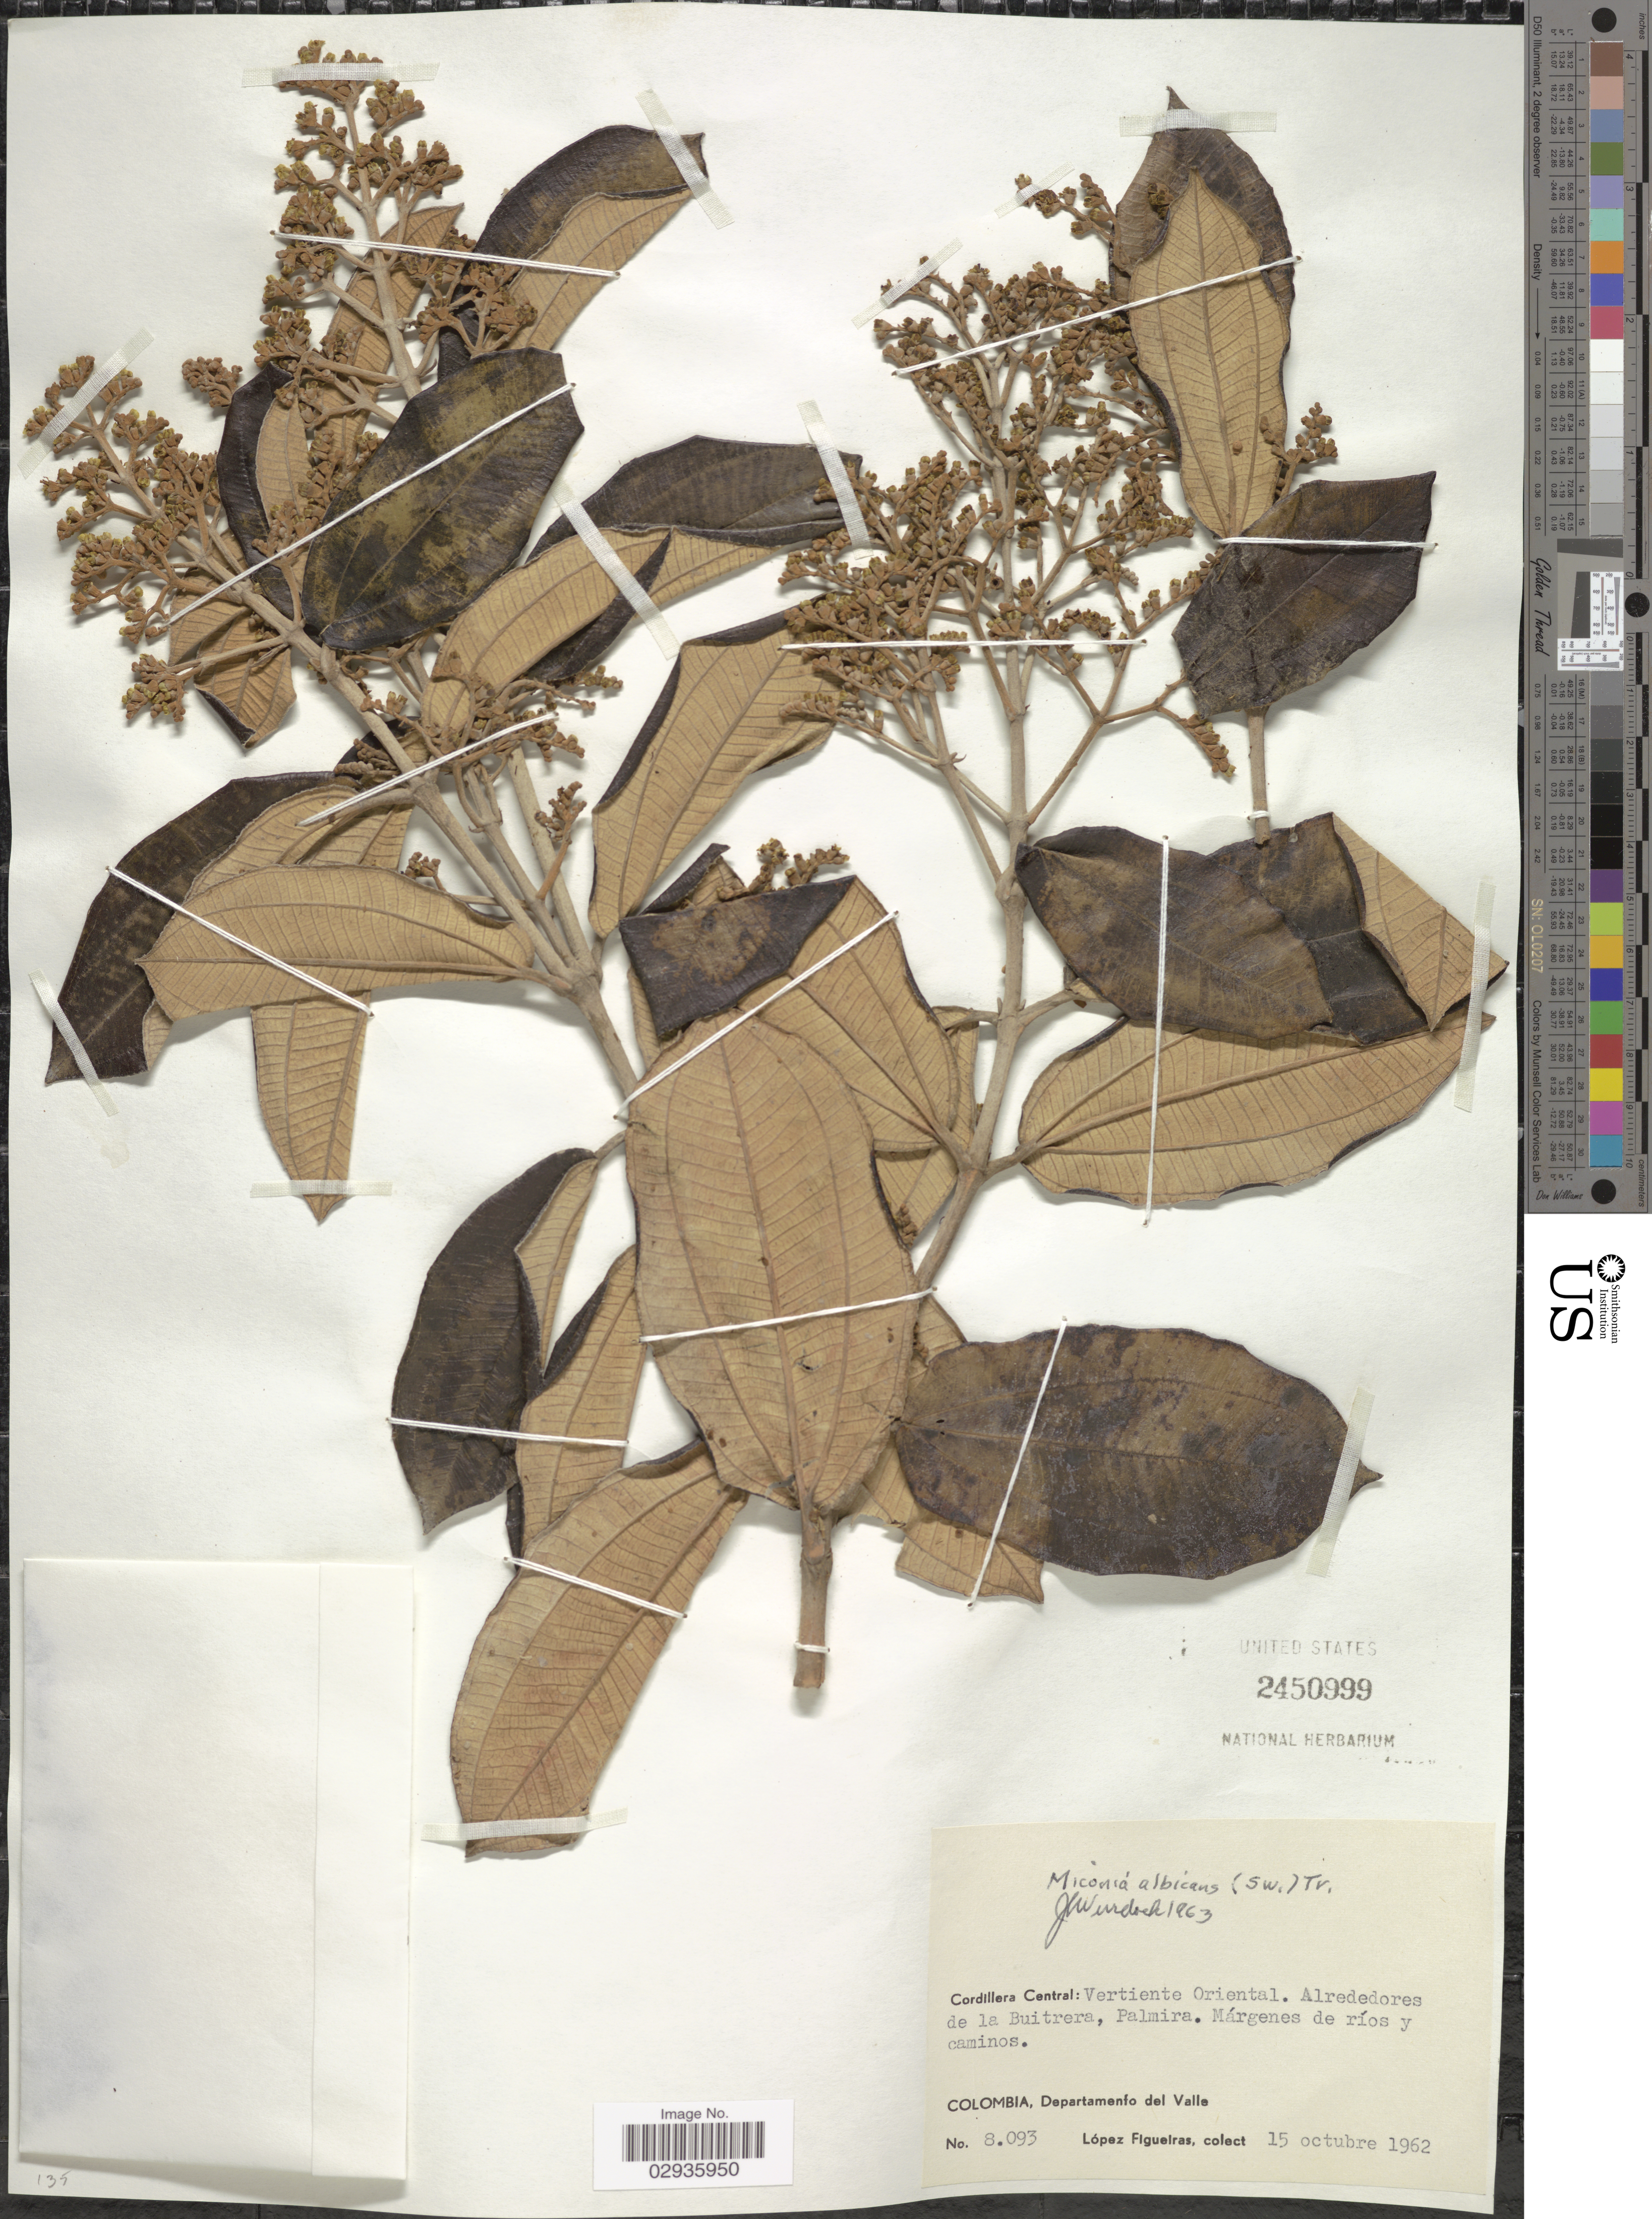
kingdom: Plantae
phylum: Tracheophyta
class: Magnoliopsida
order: Myrtales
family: Melastomataceae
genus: Miconia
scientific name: Miconia albicans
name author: (Sw.) Steud.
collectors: M. López Figueiras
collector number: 8093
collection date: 1962-10-15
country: Colombia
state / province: Valle del Cauca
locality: Cordillera Central: Vertiente Oriental. Alrededores de la Buitrera, Palmira. Departamento del Valle.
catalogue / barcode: US 2450999